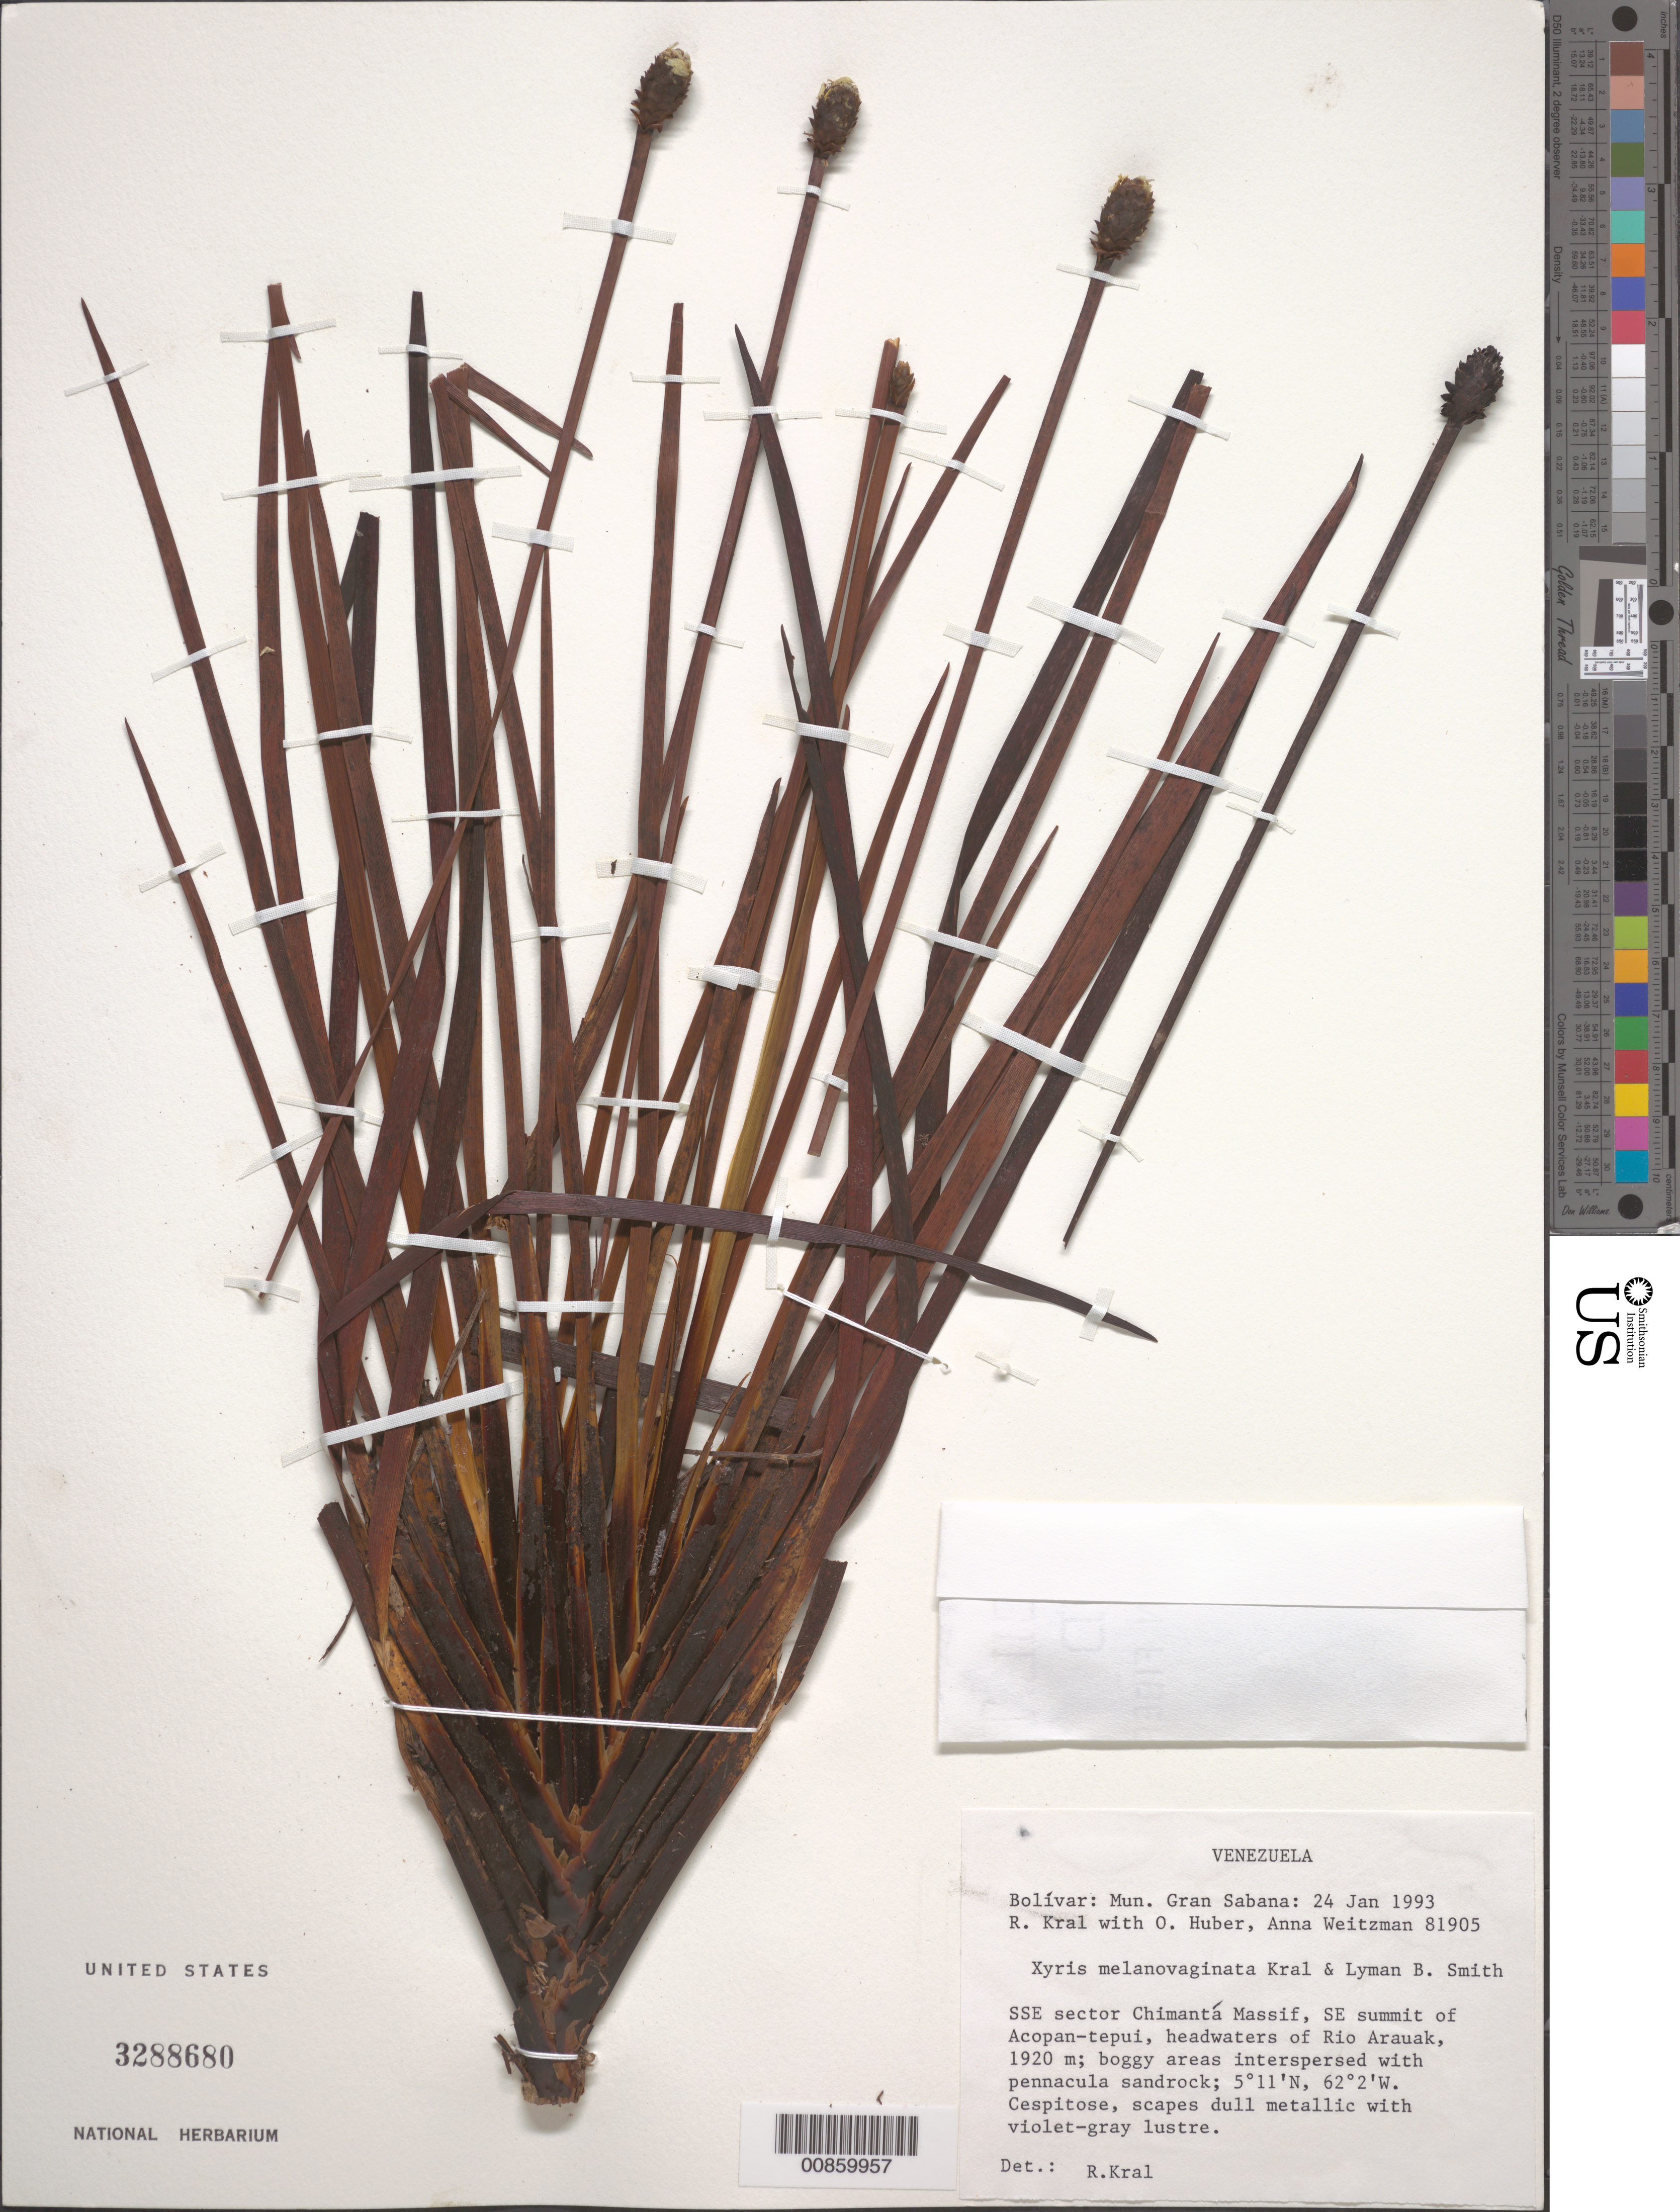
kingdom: Plantae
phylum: Tracheophyta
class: Liliopsida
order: Poales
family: Xyridaceae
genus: Xyris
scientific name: Xyris melanovaginata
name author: Kral & L.B. Sm.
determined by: Kral, Robert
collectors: R. Kral, O. Huber & A. L. Weitzman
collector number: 81905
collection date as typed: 24-Jan-93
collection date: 1993-01-24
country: Venezuela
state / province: Bolívar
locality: Mun. Gran Sabana: Chimantá Massif, SSE sector. SE summit of Acopán-tepuí, headwaters of Río Arauák.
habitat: Boggy area interspersed with pennacula sandrock.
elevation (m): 1920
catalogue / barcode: US 3288680